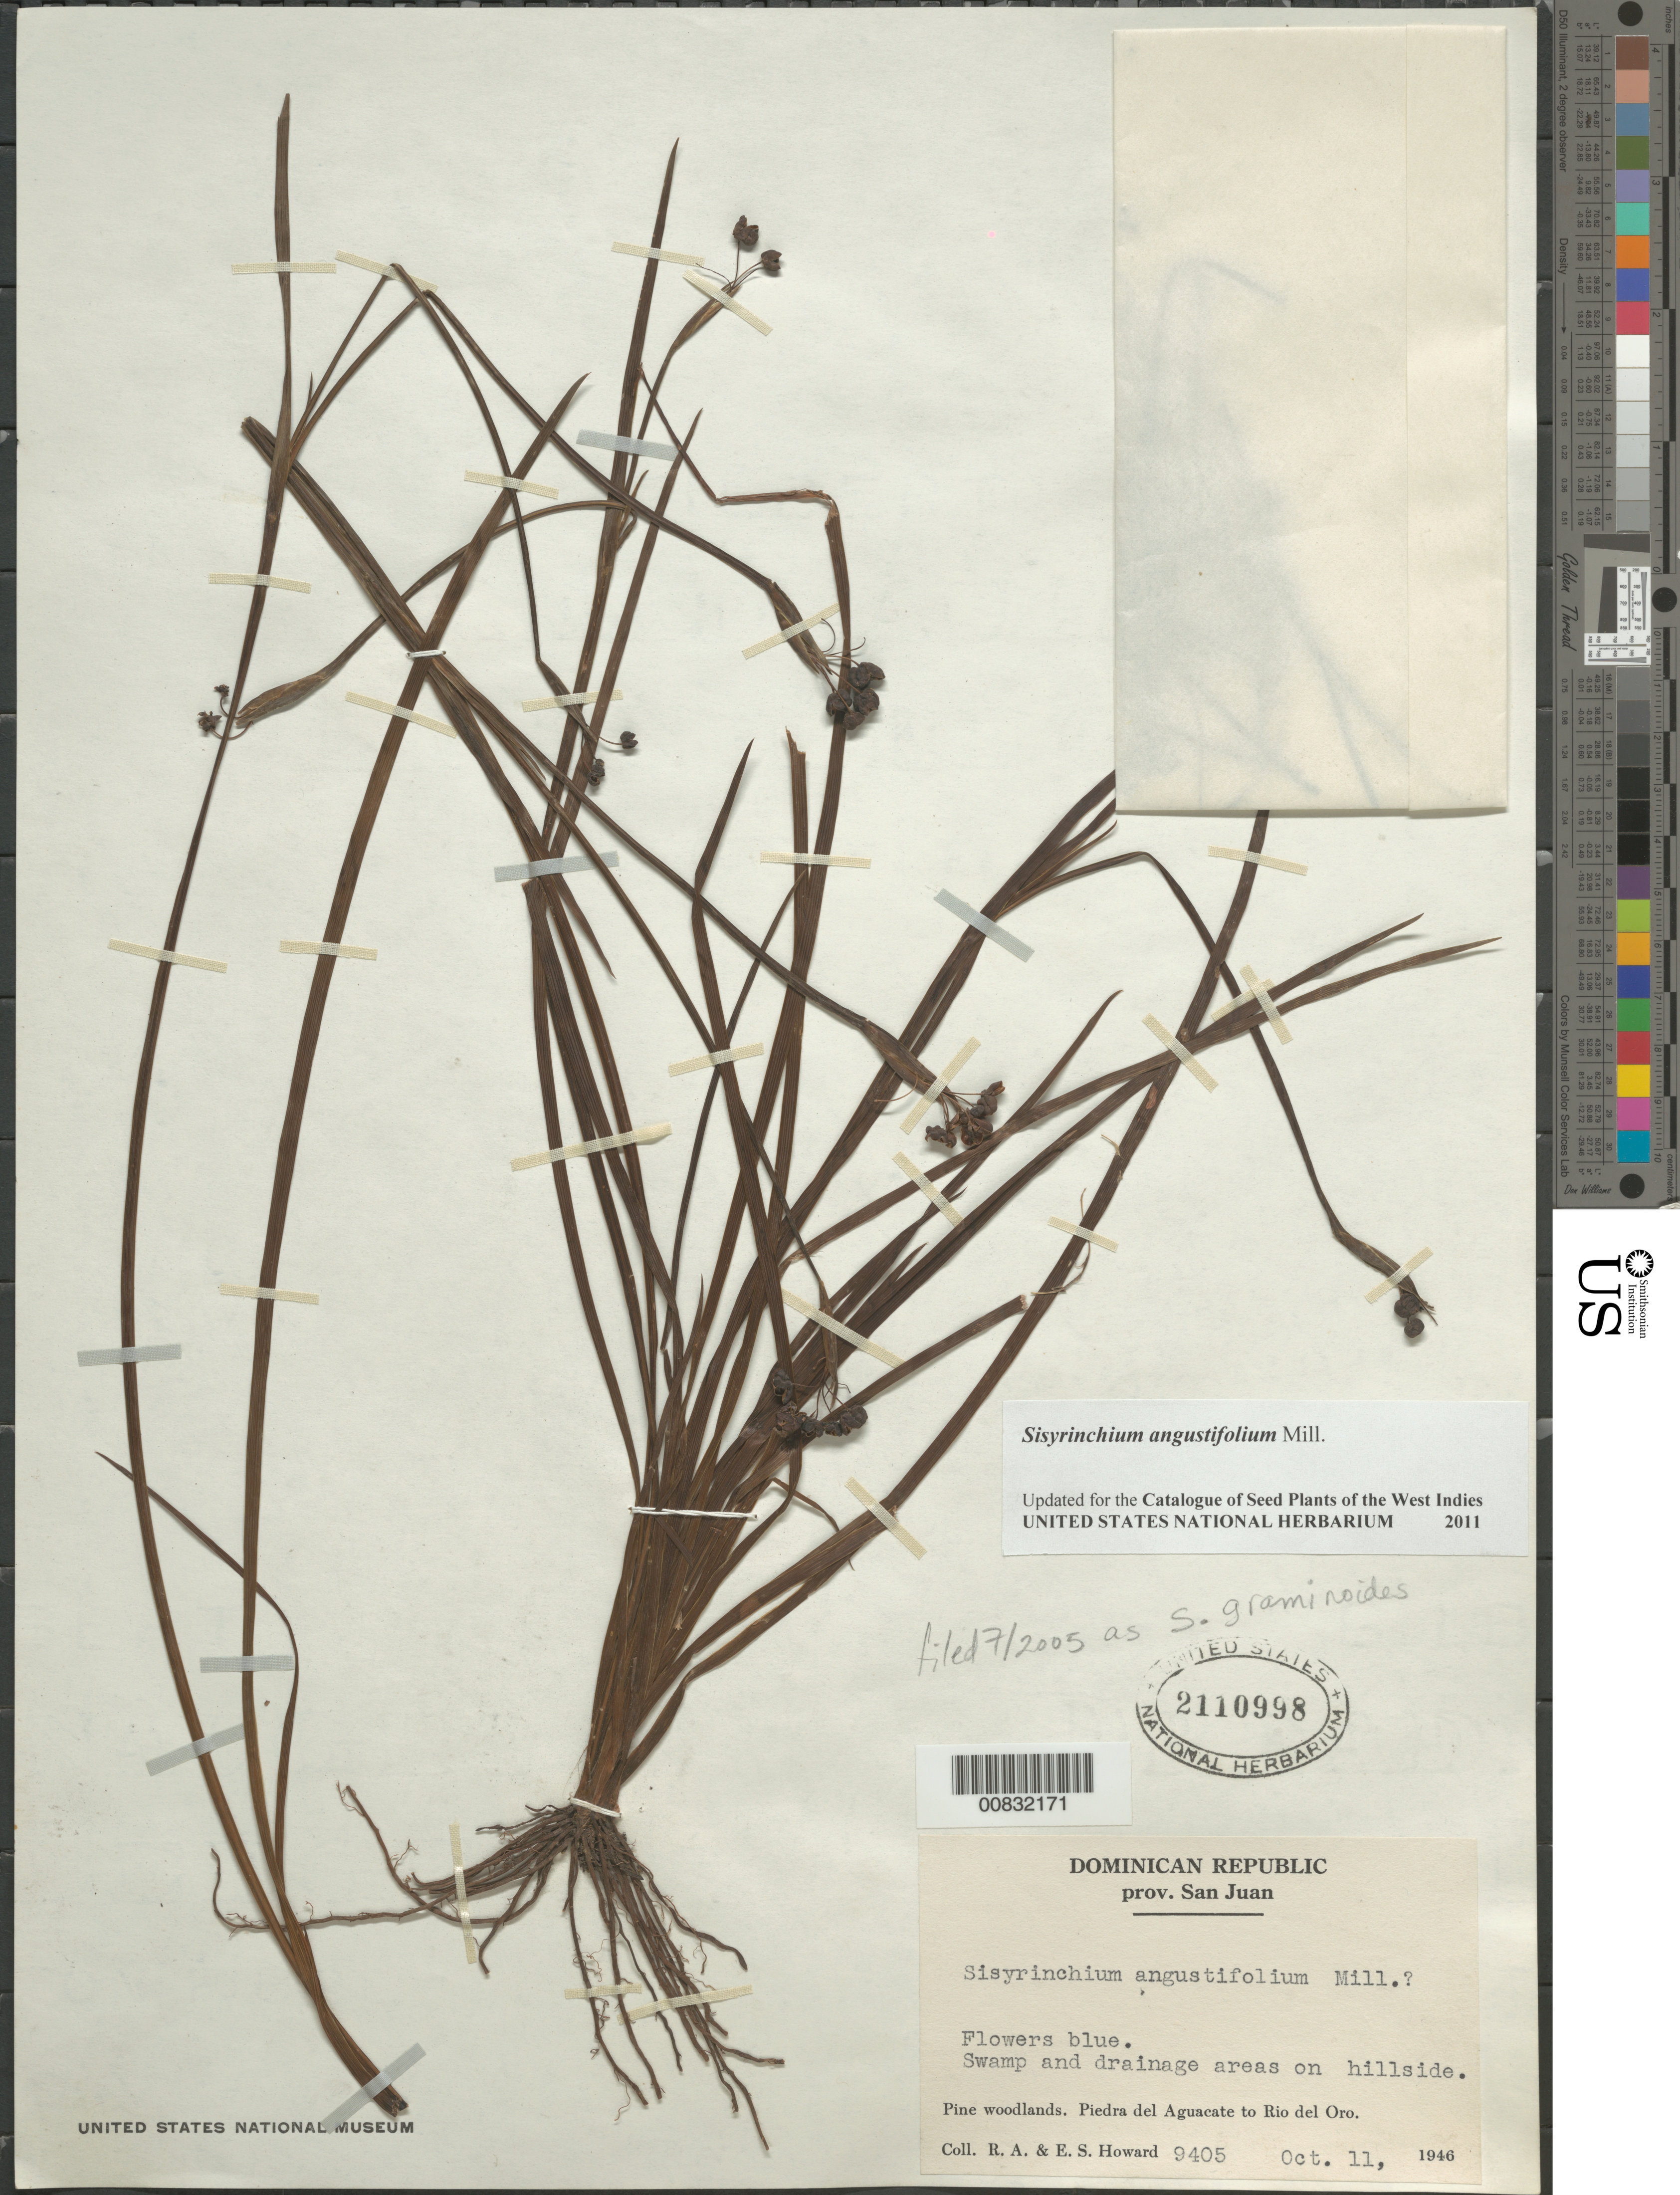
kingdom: Plantae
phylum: Tracheophyta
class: Liliopsida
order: Asparagales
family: Iridaceae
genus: Sisyrinchium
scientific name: Sisyrinchium angustifolium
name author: Mill.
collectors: R. A. Howard & E. S. Howard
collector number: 9405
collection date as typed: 11 Oct 1946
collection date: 1946-10-11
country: Dominican Republic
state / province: San Juan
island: Hispaniola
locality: Piedra del Aguacate to Río del Oro.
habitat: Swamp and drainage areas on hillside. Pine woodlands.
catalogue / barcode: US 2110998